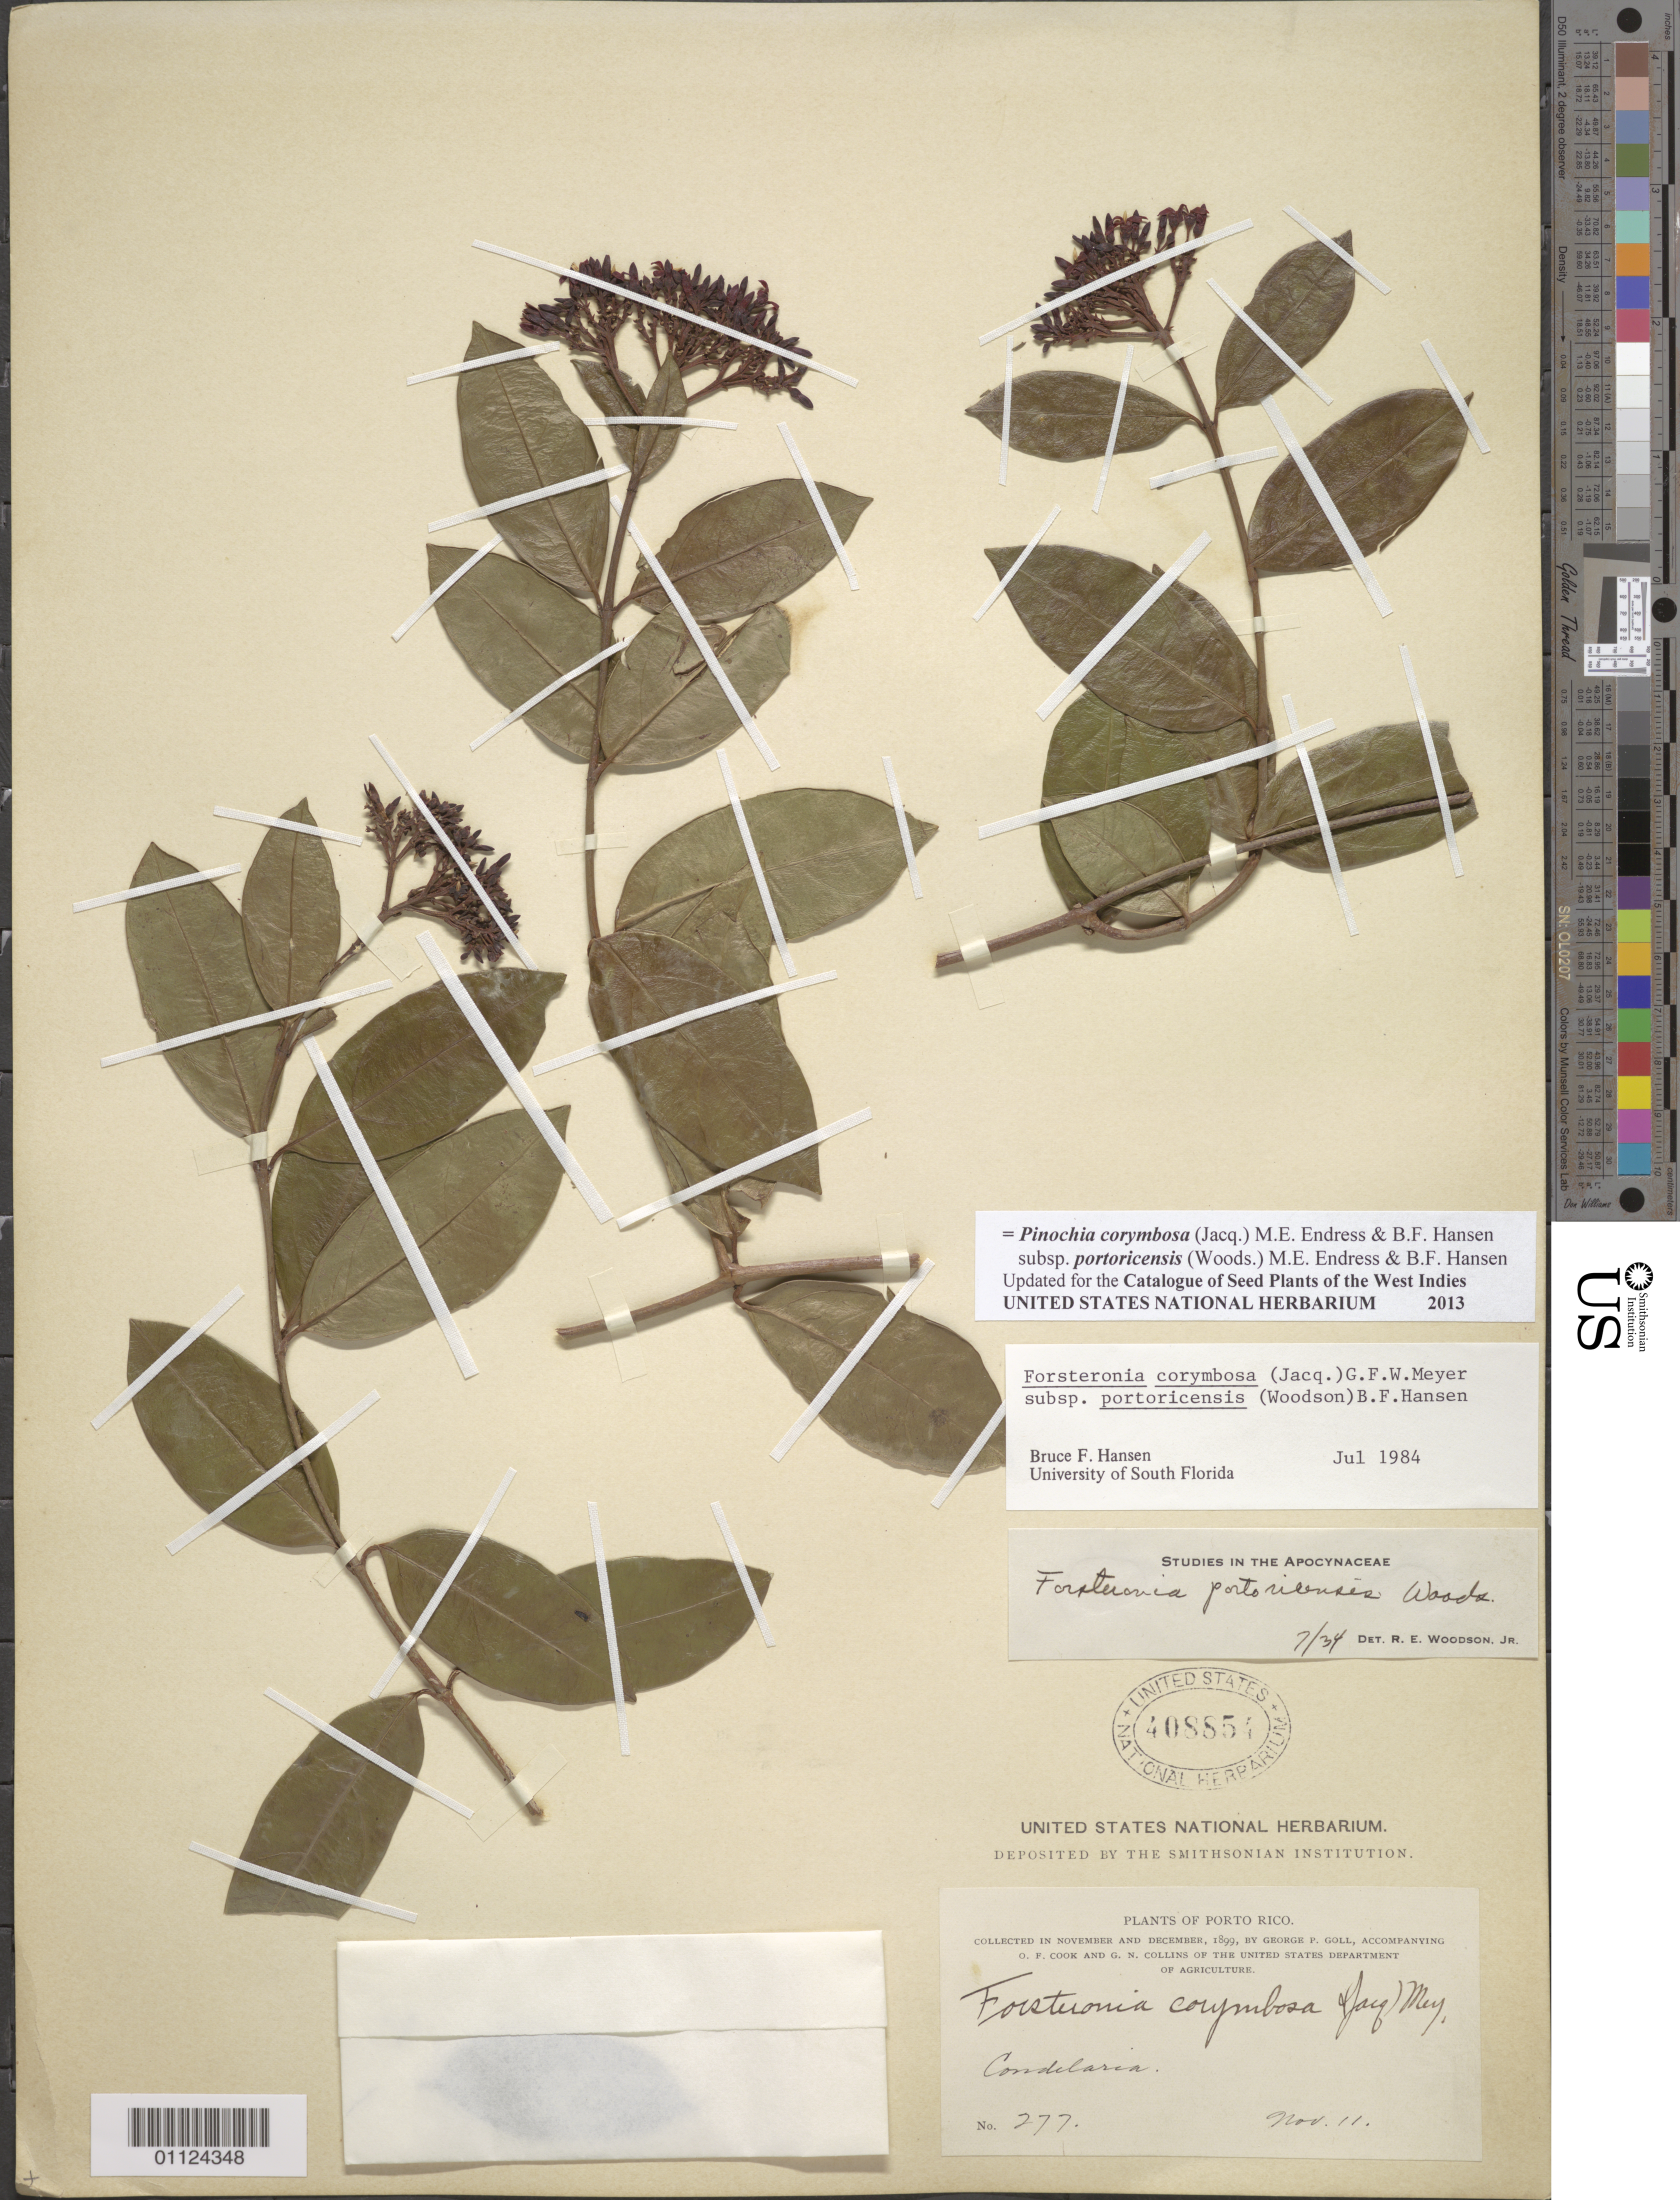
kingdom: Plantae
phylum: Tracheophyta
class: Magnoliopsida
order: Gentianales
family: Apocynaceae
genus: Pinochia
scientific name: Pinochia corymbosa subsp. portoricensis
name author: (Woodson) M.E. Endress & B.F. Hansen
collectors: G. P. Goll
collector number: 277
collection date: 1899-11-11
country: Puerto Rico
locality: Candelaria.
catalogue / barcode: US 408854